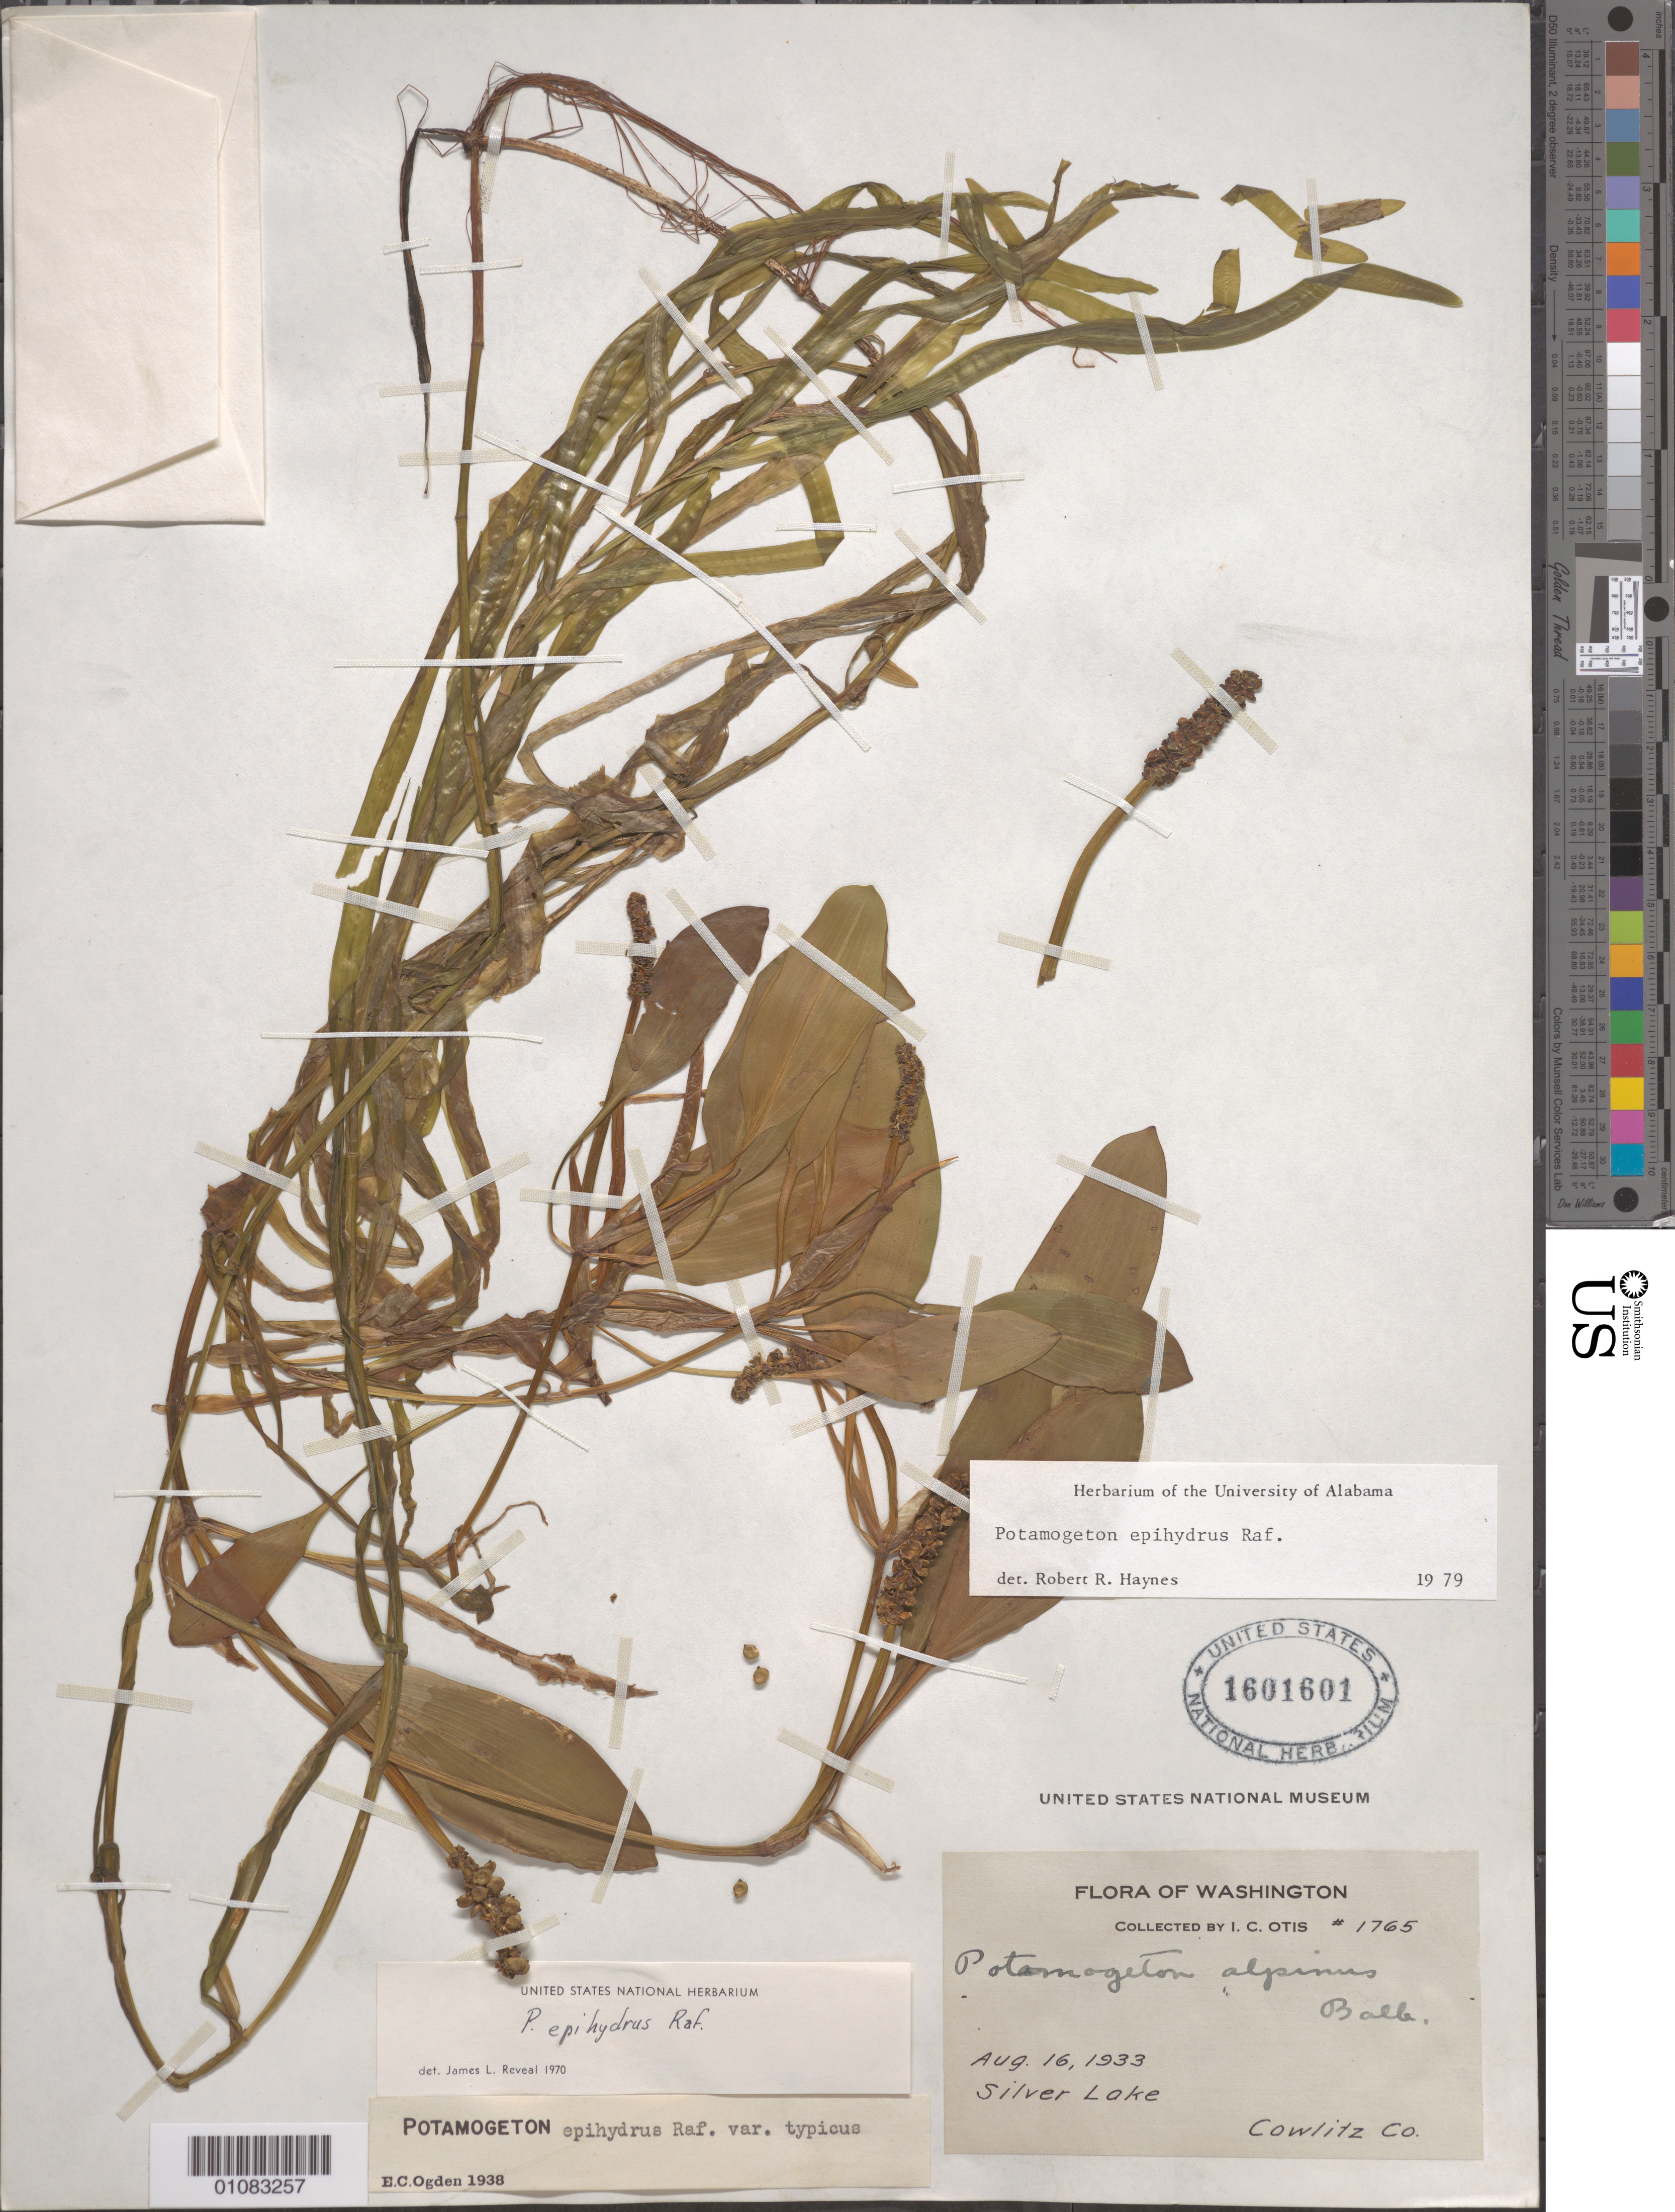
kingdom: Plantae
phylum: Tracheophyta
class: Liliopsida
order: Alismatales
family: Potamogetonaceae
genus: Potamogeton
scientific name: Potamogeton epihydrus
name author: Raf.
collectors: I. C. Otis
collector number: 1765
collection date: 1933-08-16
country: United States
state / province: Washington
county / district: Cowlitz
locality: Silver Lake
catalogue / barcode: US 1601601